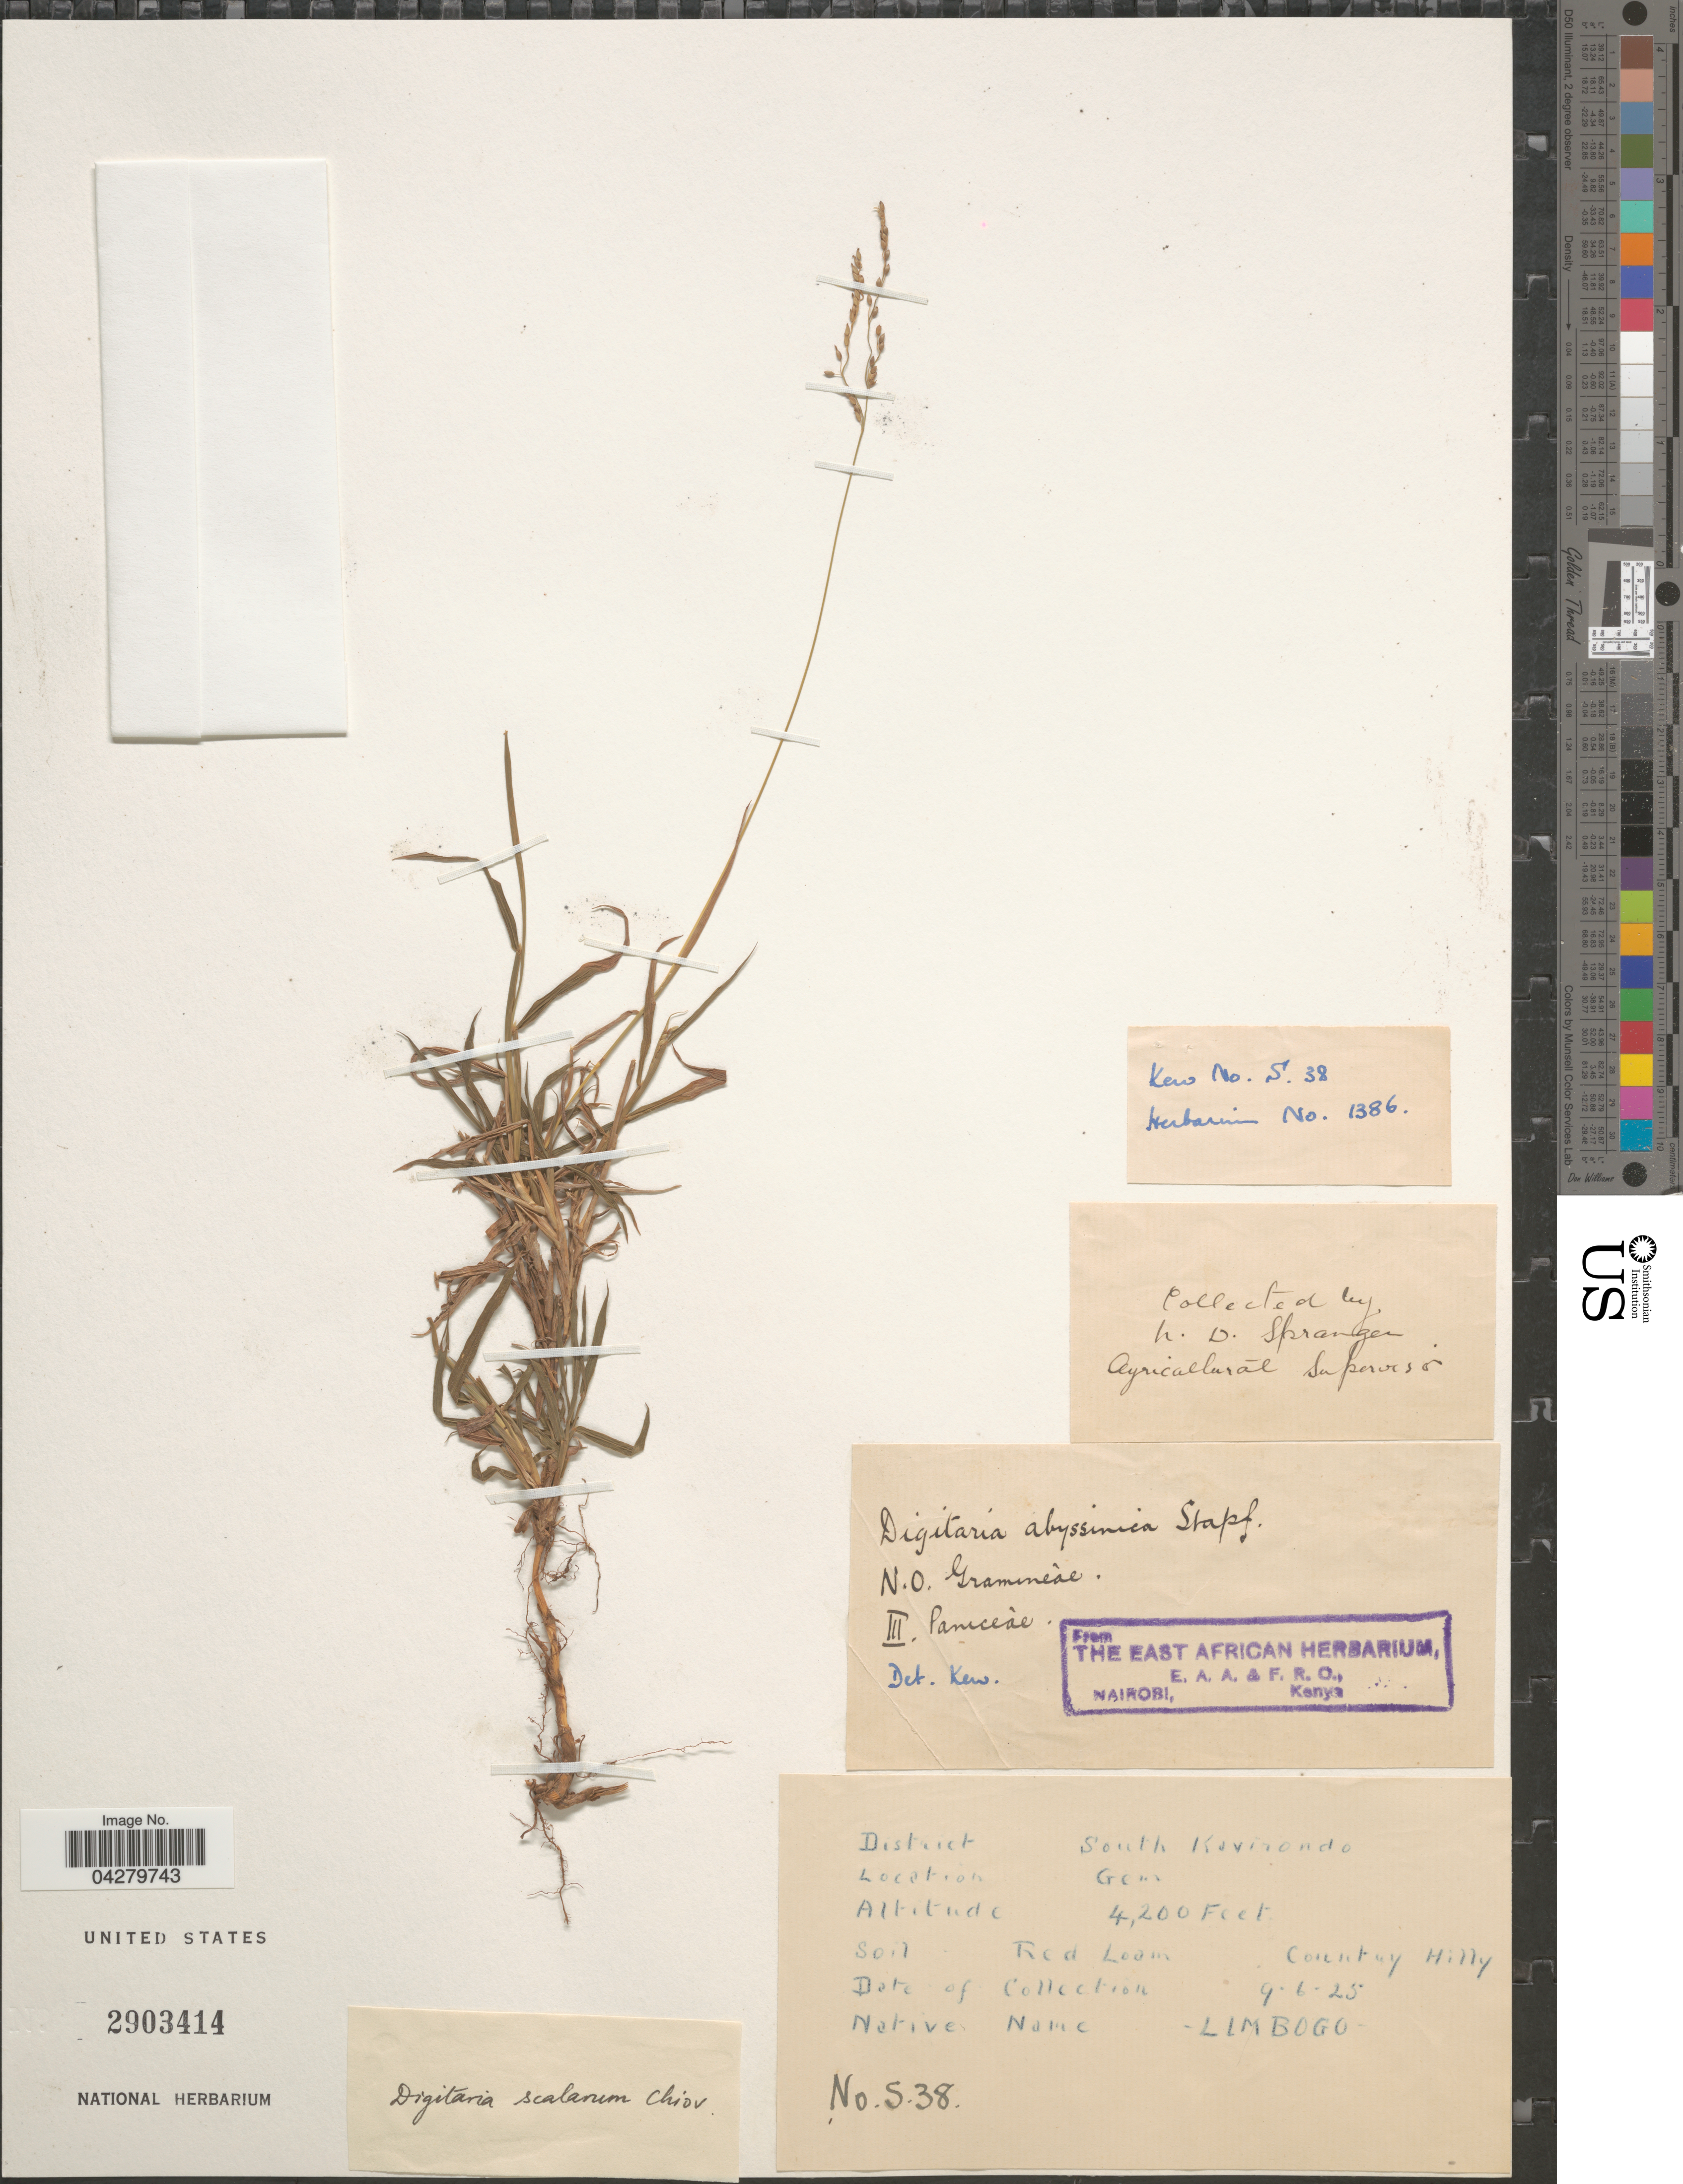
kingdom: Plantae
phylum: Tracheophyta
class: Liliopsida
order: Poales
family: Poaceae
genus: Digitaria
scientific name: Digitaria abyssinica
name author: (Hochst. ex Rich.) Stapf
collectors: L. Spranger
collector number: S38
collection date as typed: Transcribed d/m/y: 9/1/25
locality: District South Kovirondo [interpreted]. Gem [interpreted].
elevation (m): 1280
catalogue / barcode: US 2903414